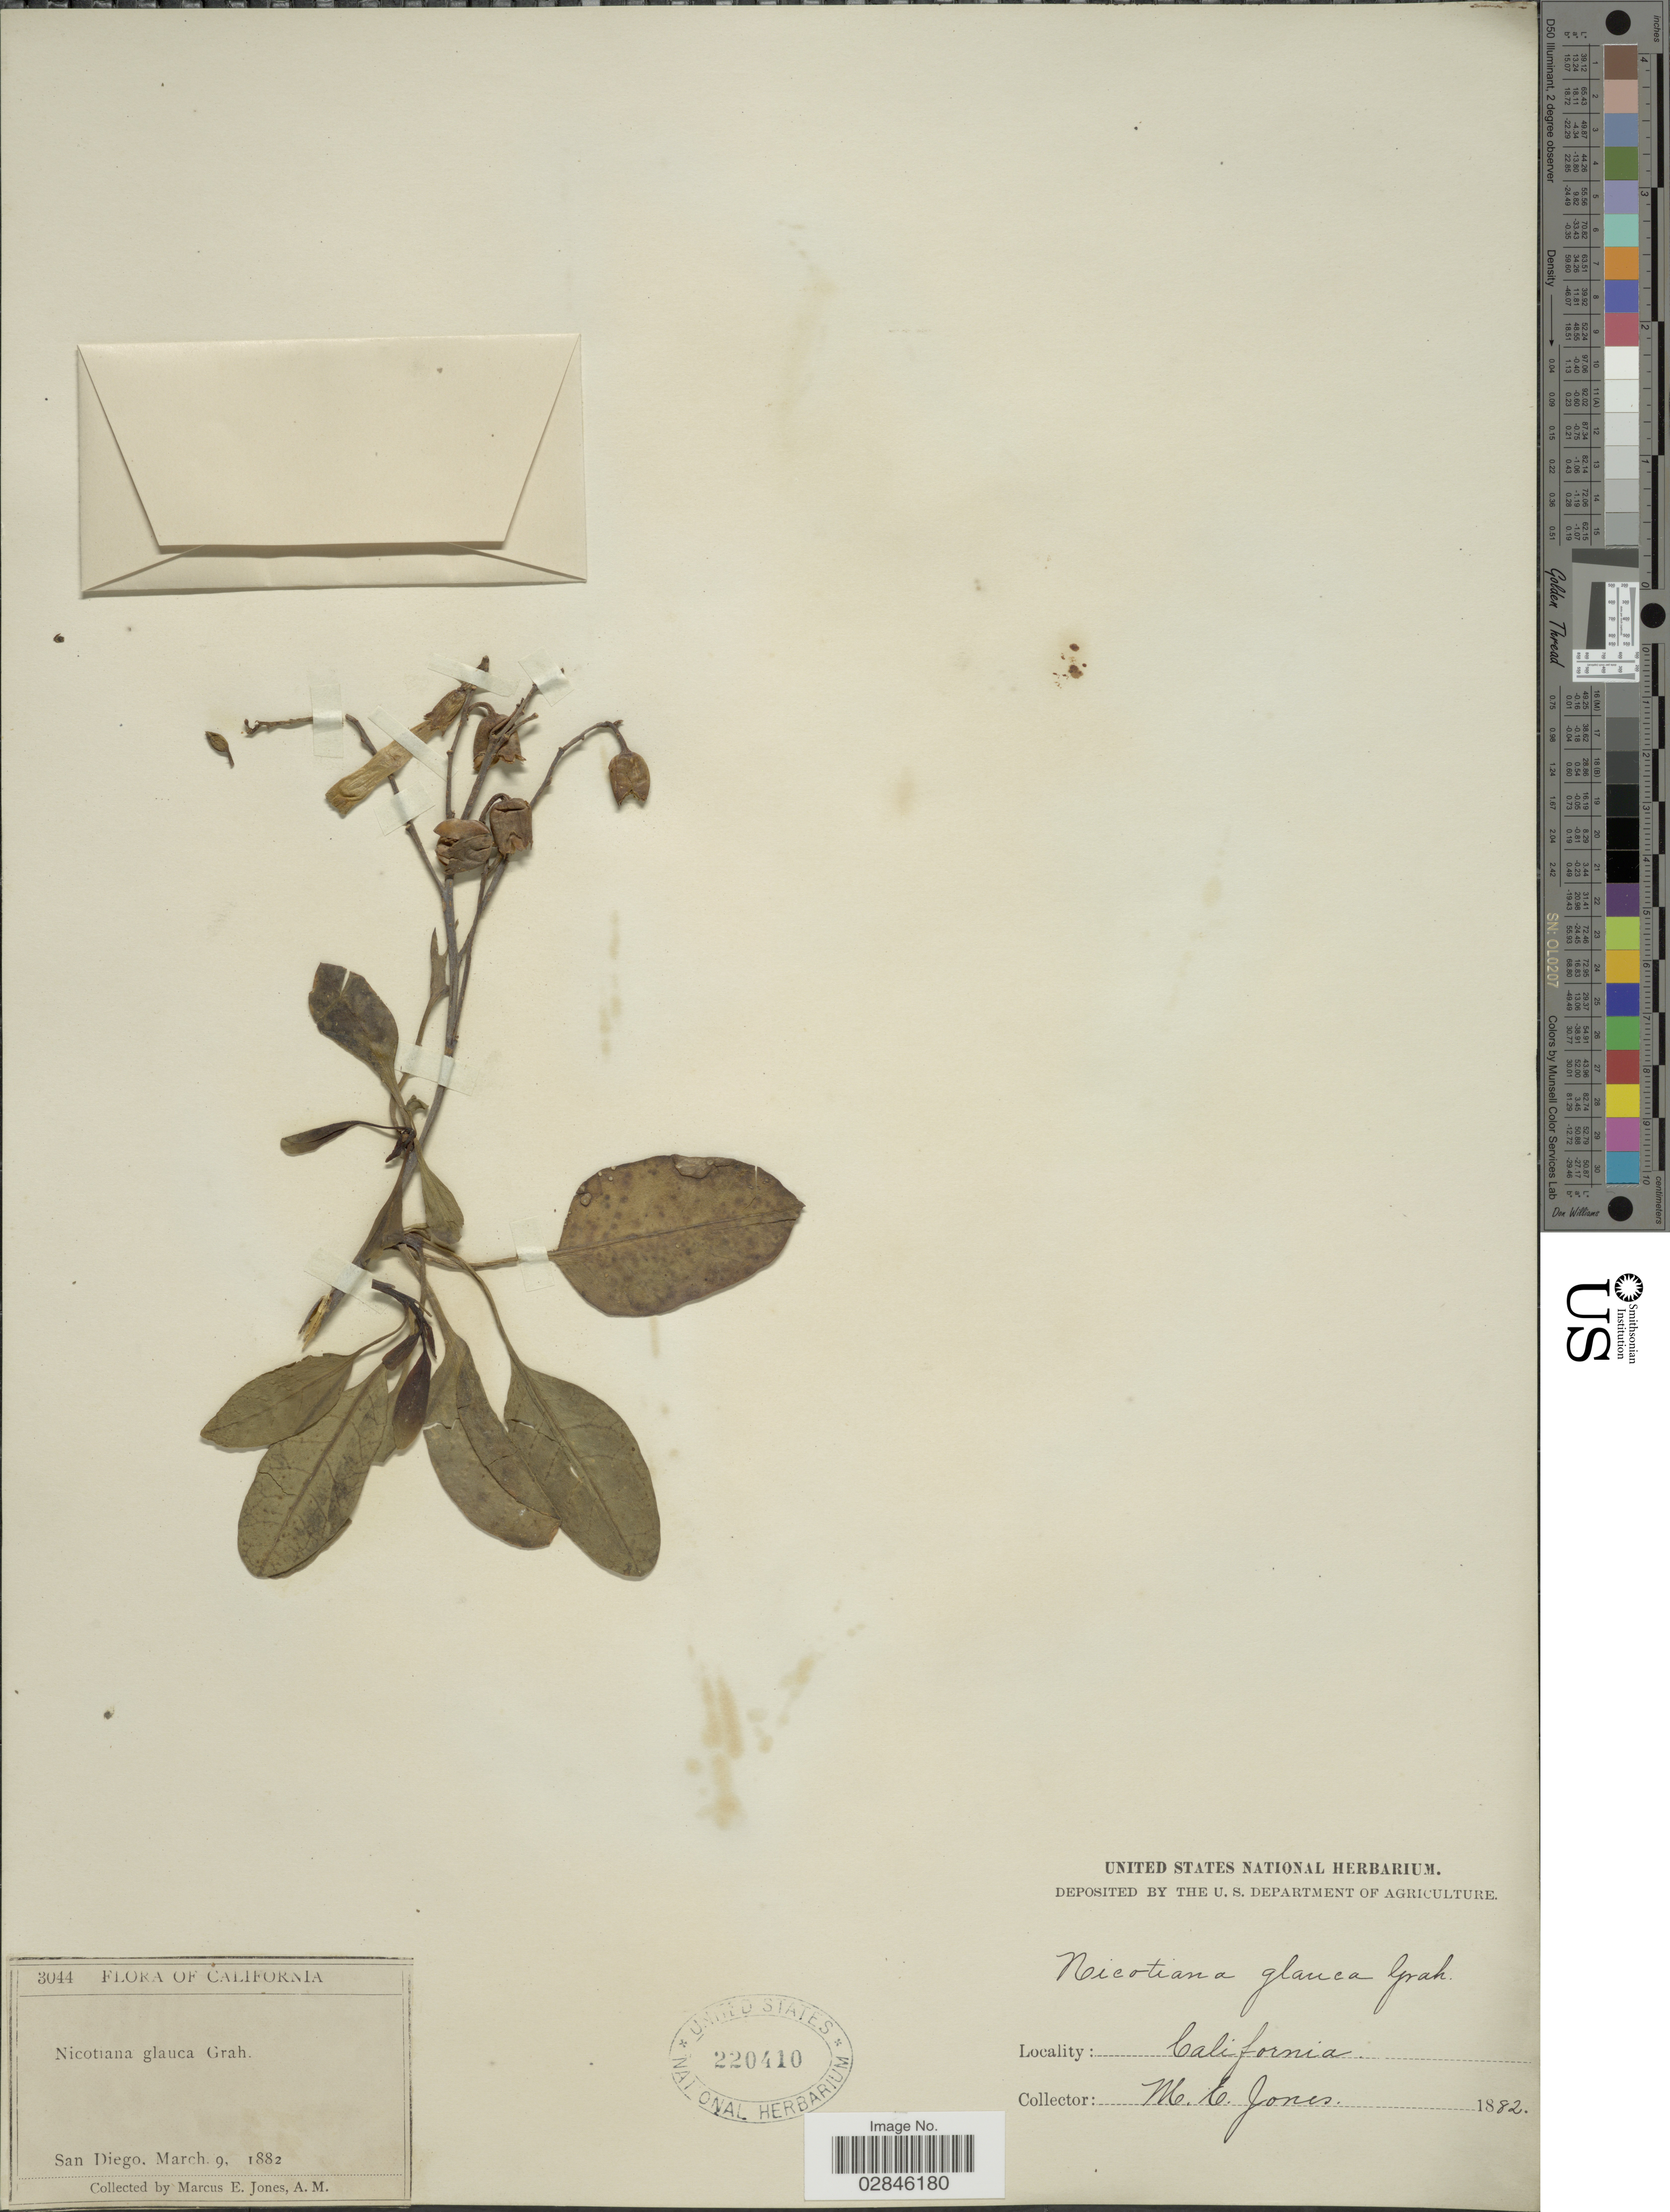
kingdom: Plantae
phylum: Tracheophyta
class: Magnoliopsida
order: Solanales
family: Solanaceae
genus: Nicotiana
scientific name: Nicotiana glauca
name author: Graham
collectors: M. E. Jones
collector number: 3044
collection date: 1882-03-09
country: United States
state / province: California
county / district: San Diego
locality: San Diego.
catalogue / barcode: US 220410